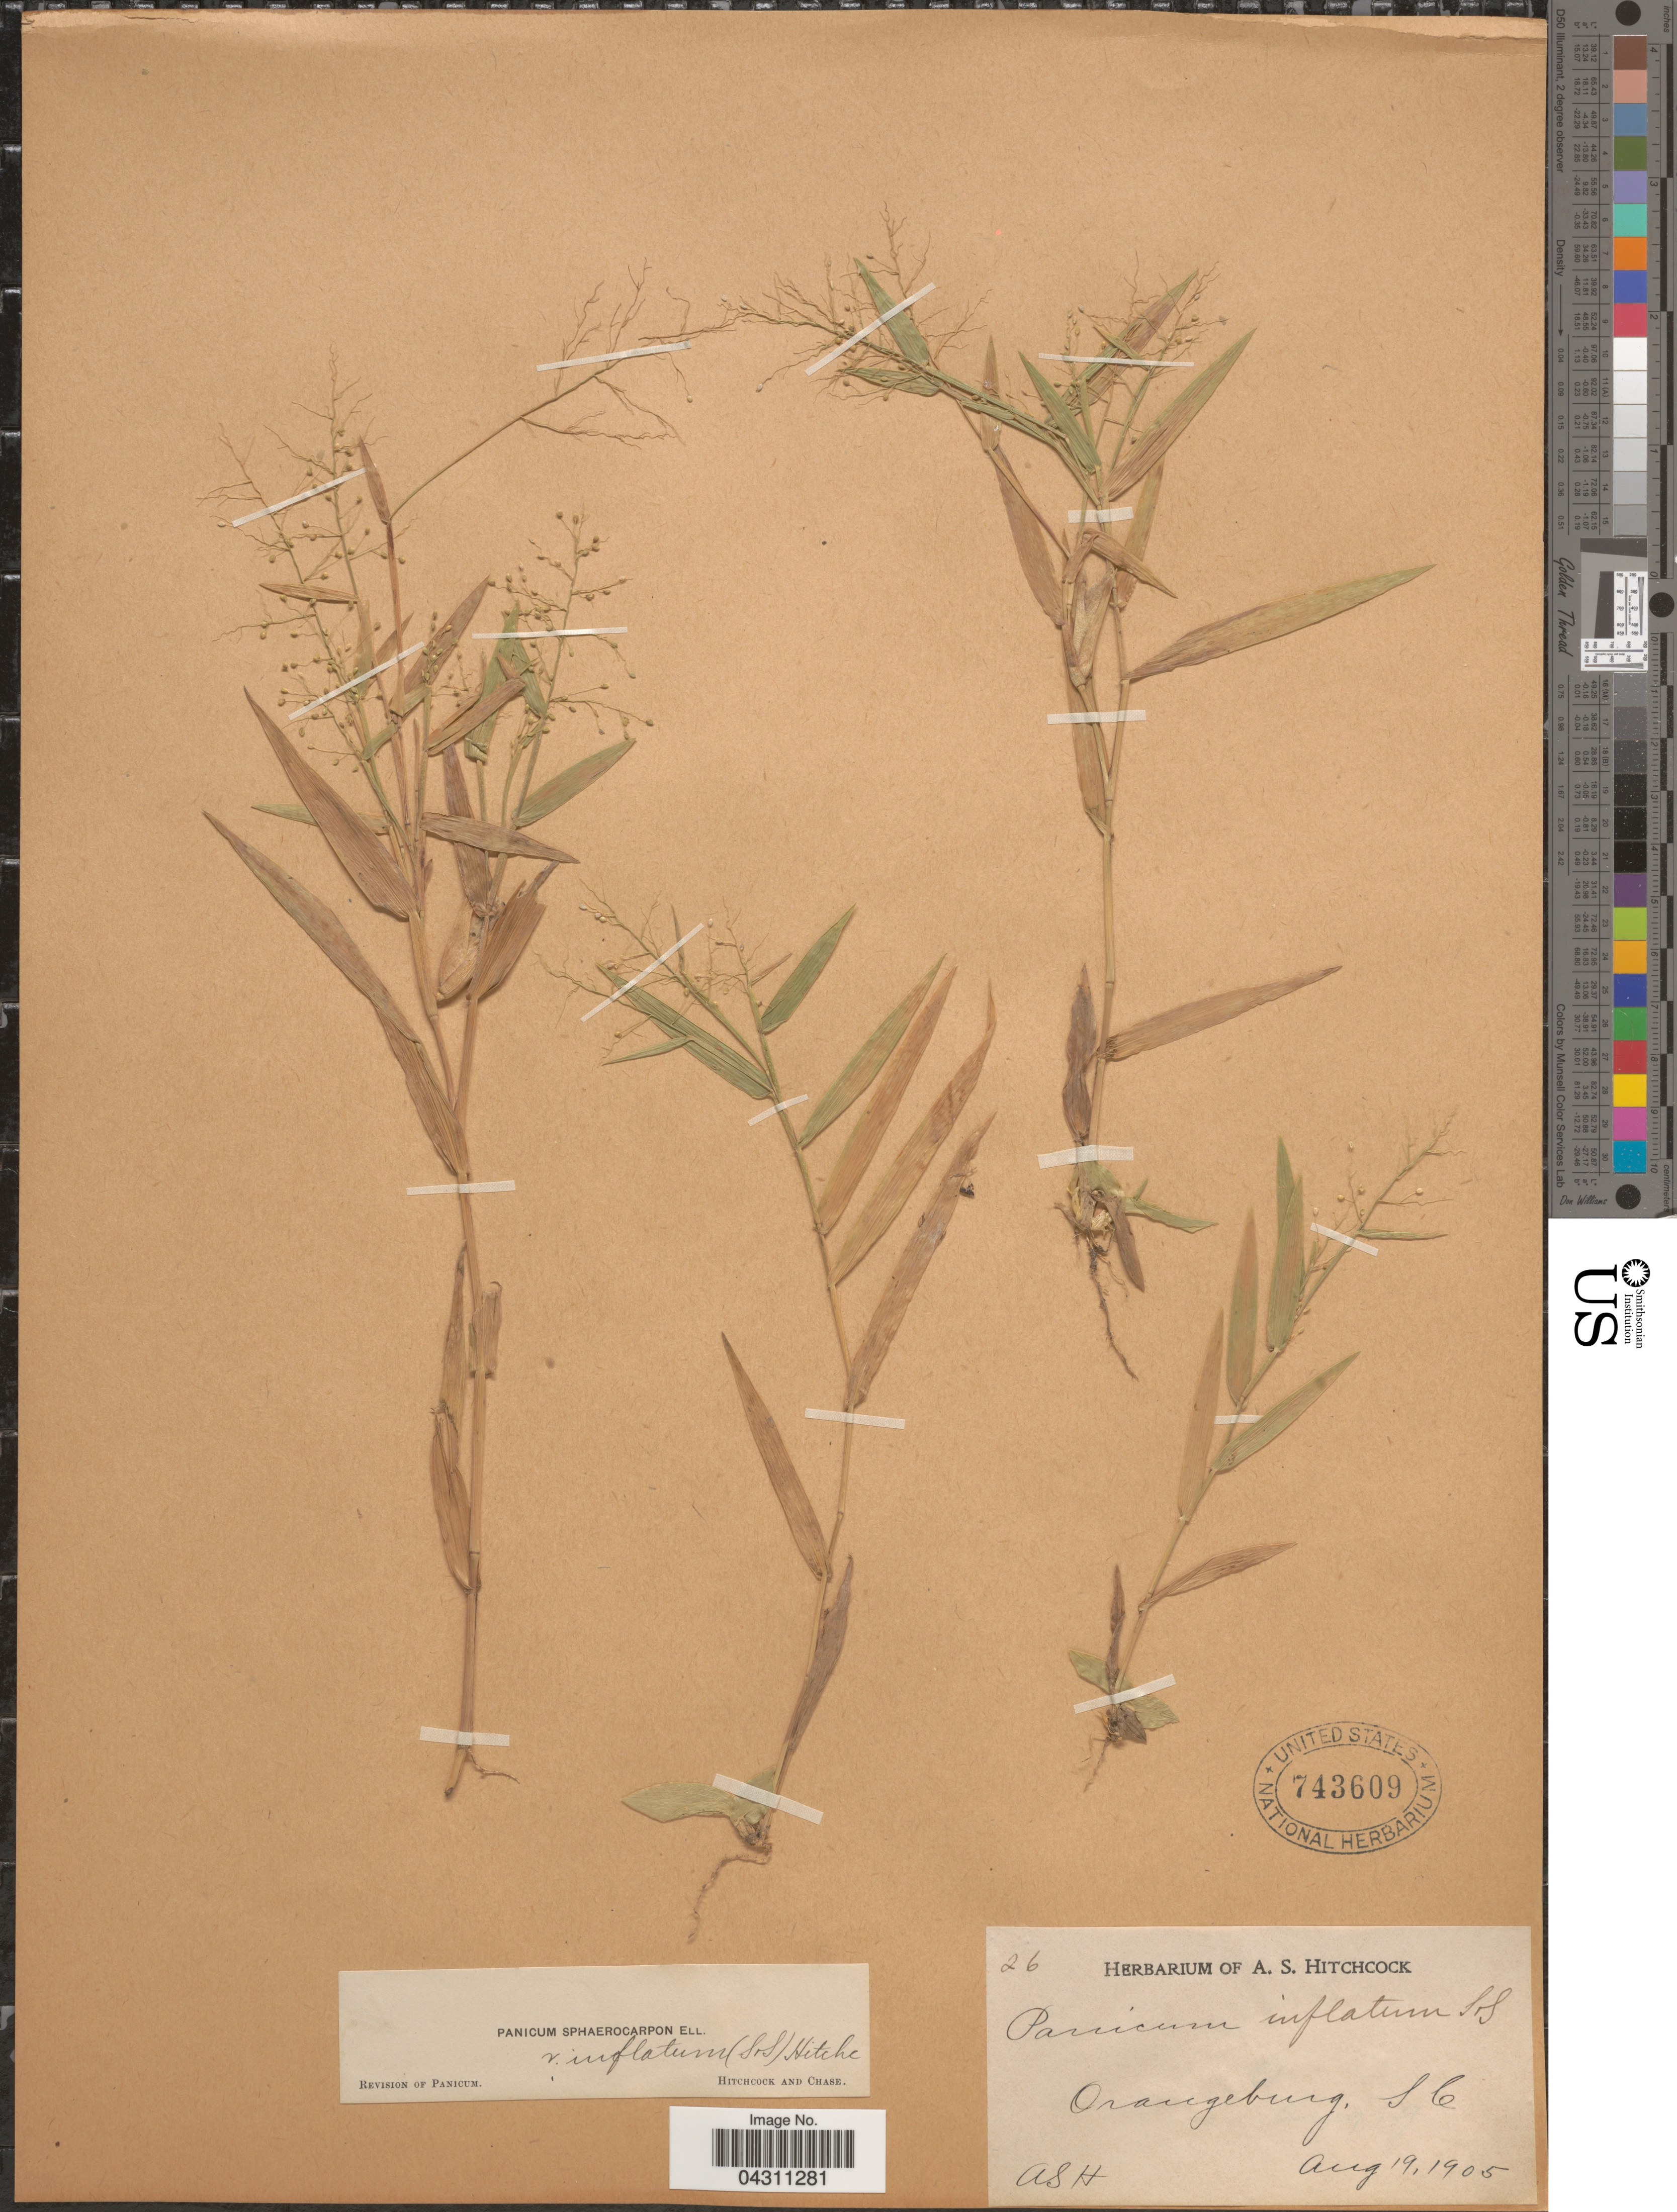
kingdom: Plantae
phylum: Tracheophyta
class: Liliopsida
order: Poales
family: Poaceae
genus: Dichanthelium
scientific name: Dichanthelium sphaerocarpon var. sphaerocarpon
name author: (Elliott) Gould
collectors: A. S. Hitchcock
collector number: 26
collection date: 1905-08-19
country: United States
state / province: South Carolina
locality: Orangeburg.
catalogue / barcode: US 743609